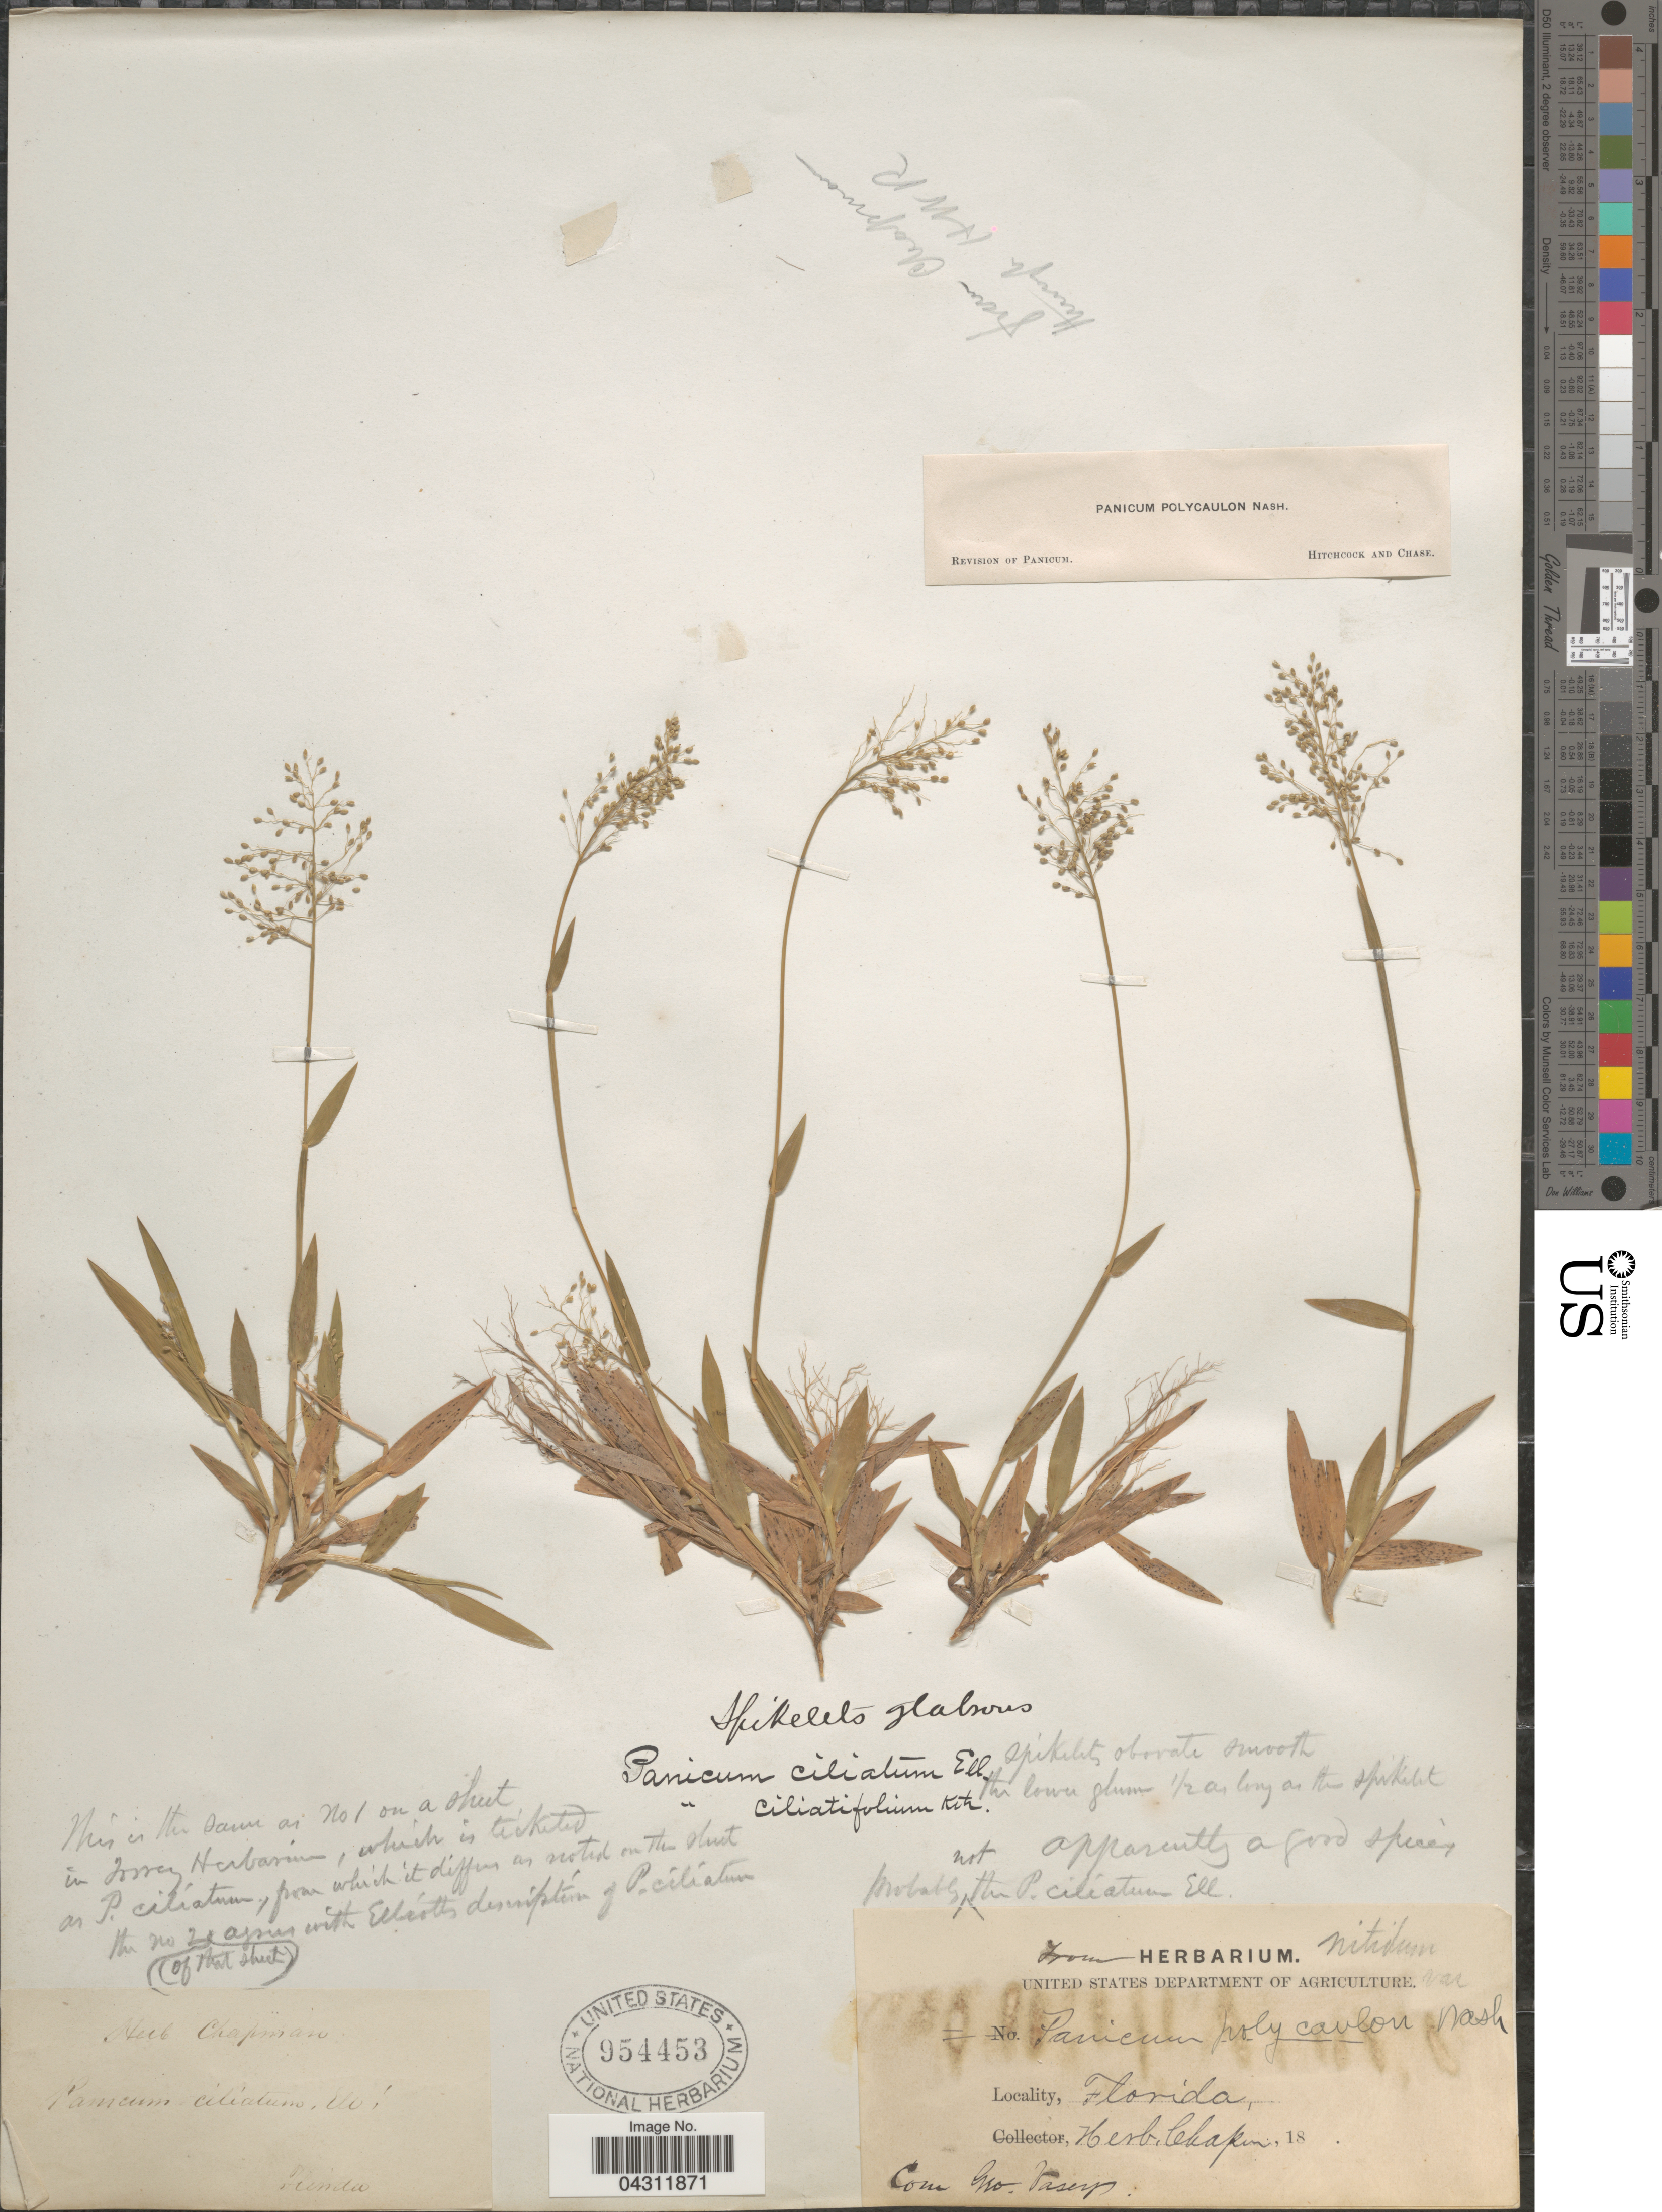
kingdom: Plantae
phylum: Tracheophyta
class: Liliopsida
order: Poales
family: Poaceae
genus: Dichanthelium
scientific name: Dichanthelium strigosum var. glabrescens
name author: (Griseb.) Freckmann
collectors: ex herb. Chapman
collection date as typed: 18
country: United States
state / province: Florida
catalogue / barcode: US 954453